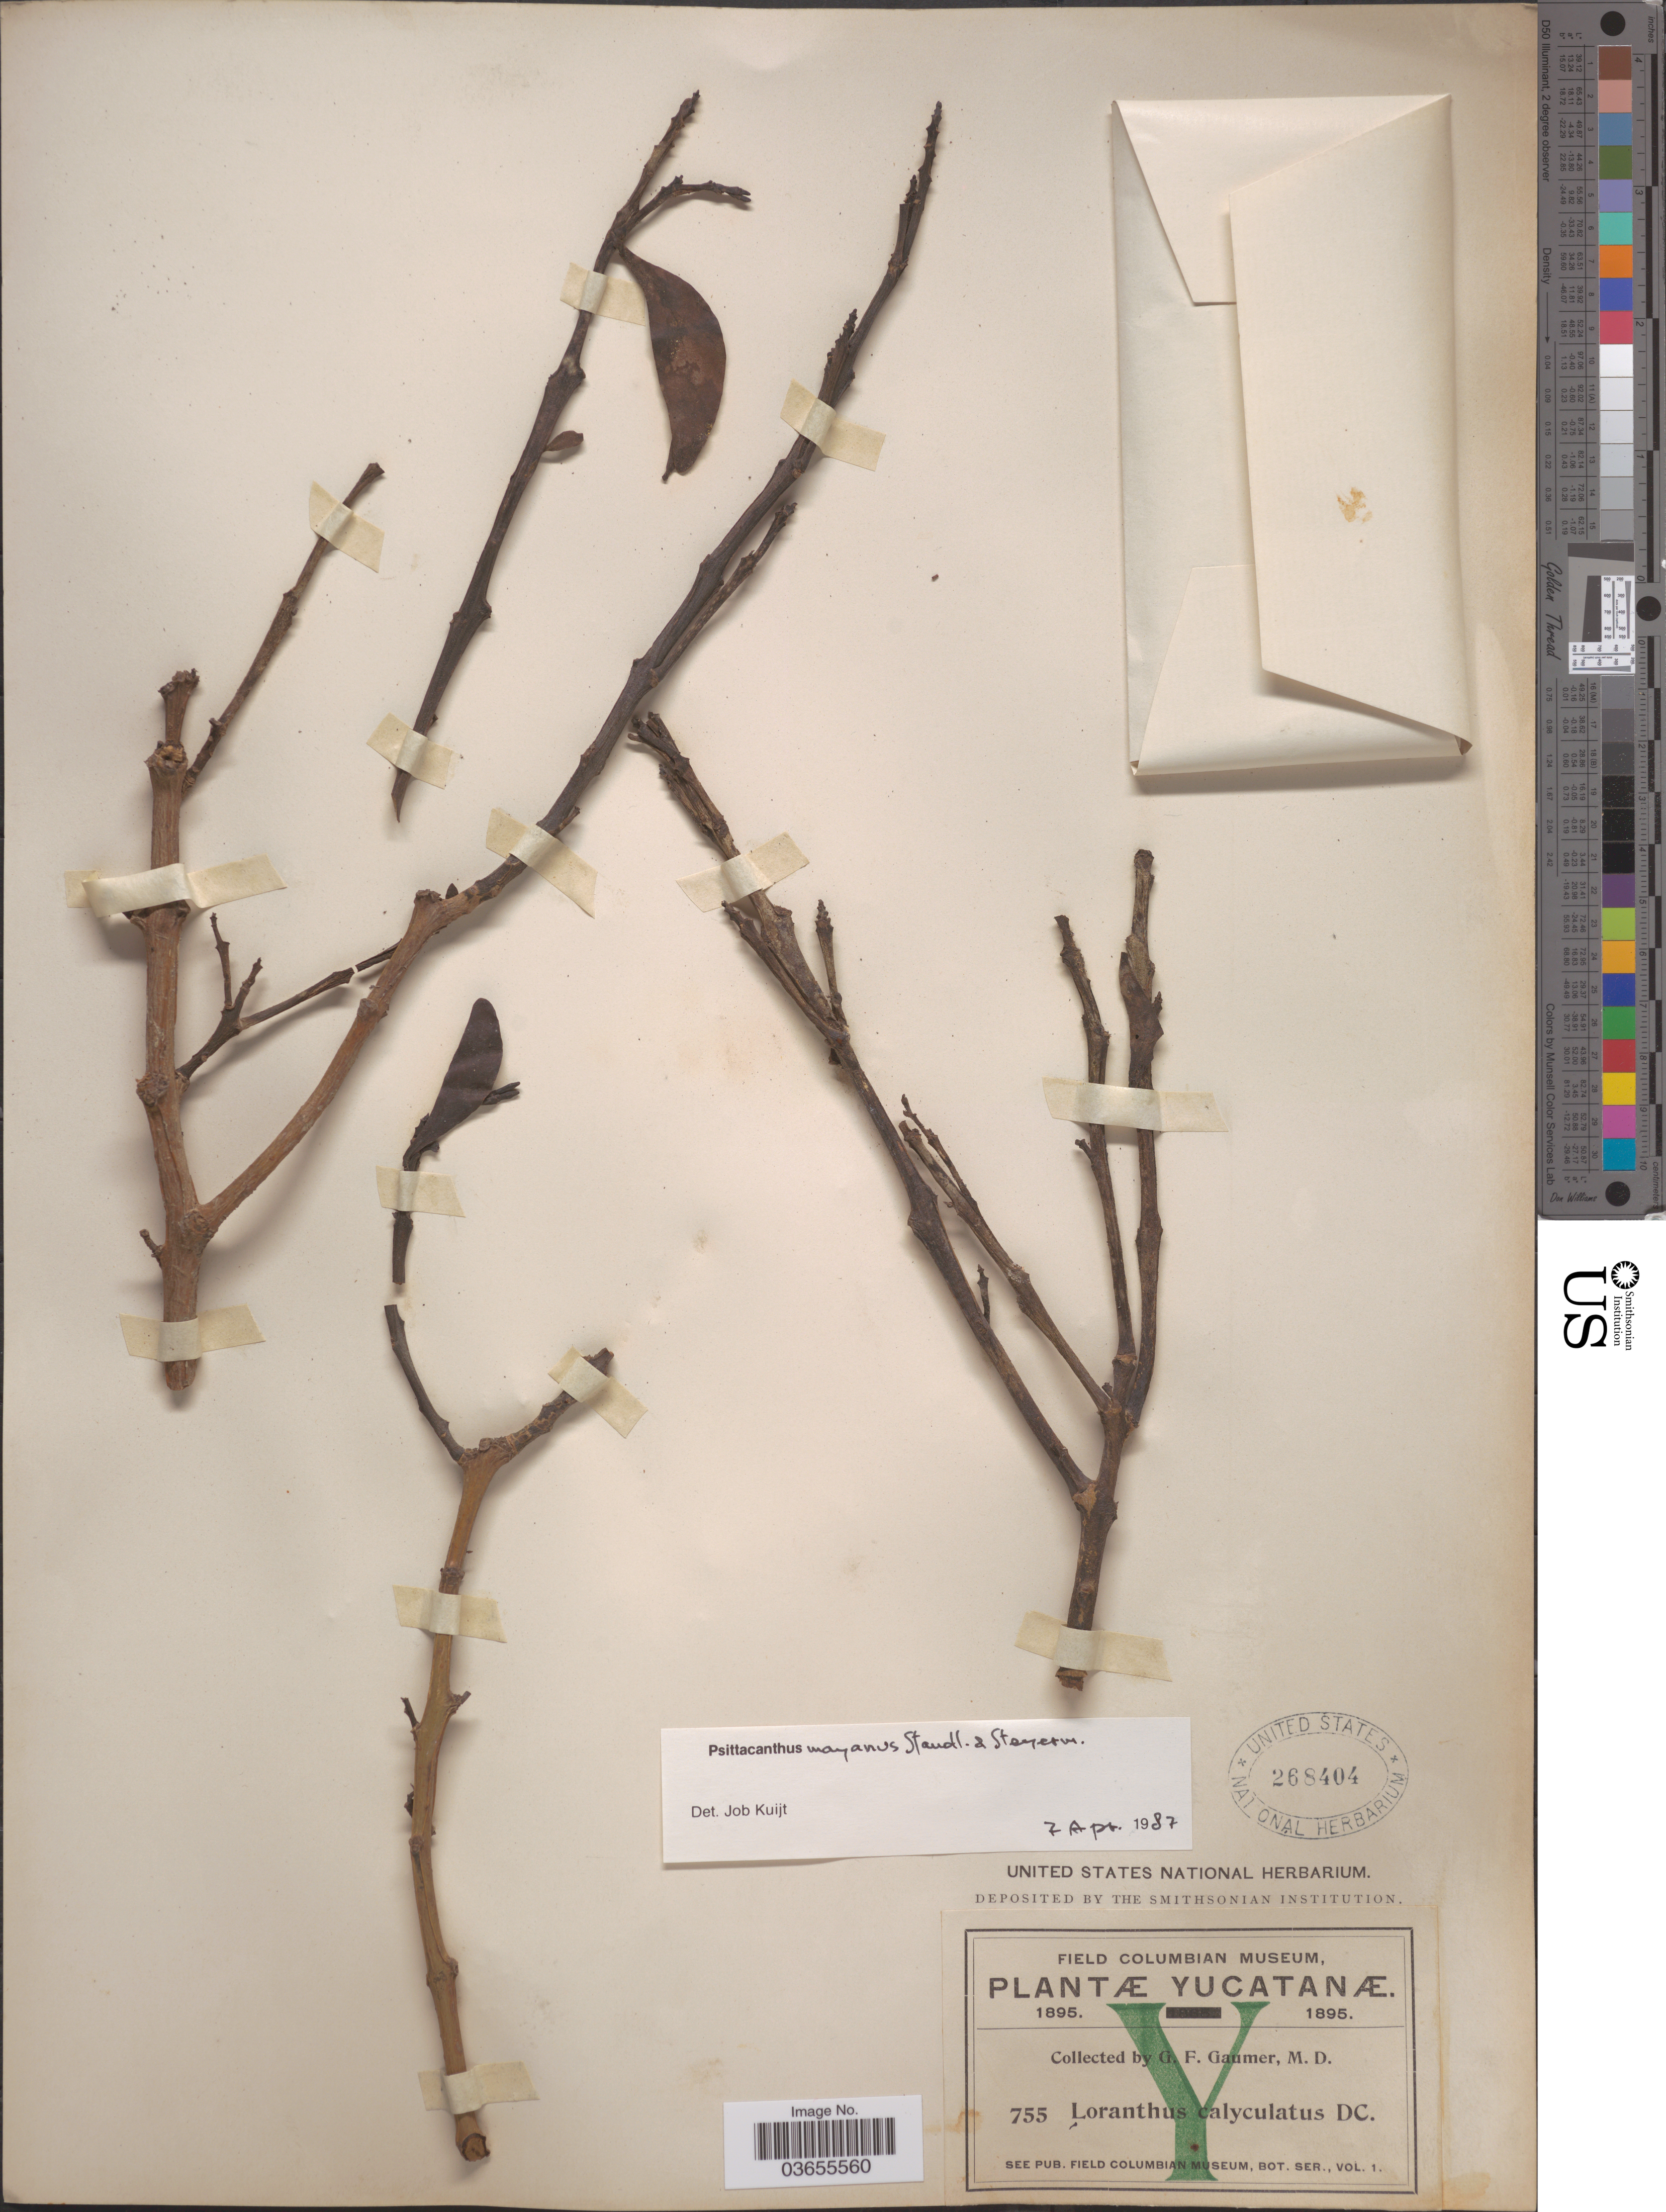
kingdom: Plantae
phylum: Tracheophyta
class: Magnoliopsida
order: Santalales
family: Loranthaceae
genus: Psittacanthus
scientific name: Psittacanthus mayanus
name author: Standl. & Steyerm.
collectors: G. F. Gaumer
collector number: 755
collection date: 1895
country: Mexico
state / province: Yucatán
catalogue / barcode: US 268404